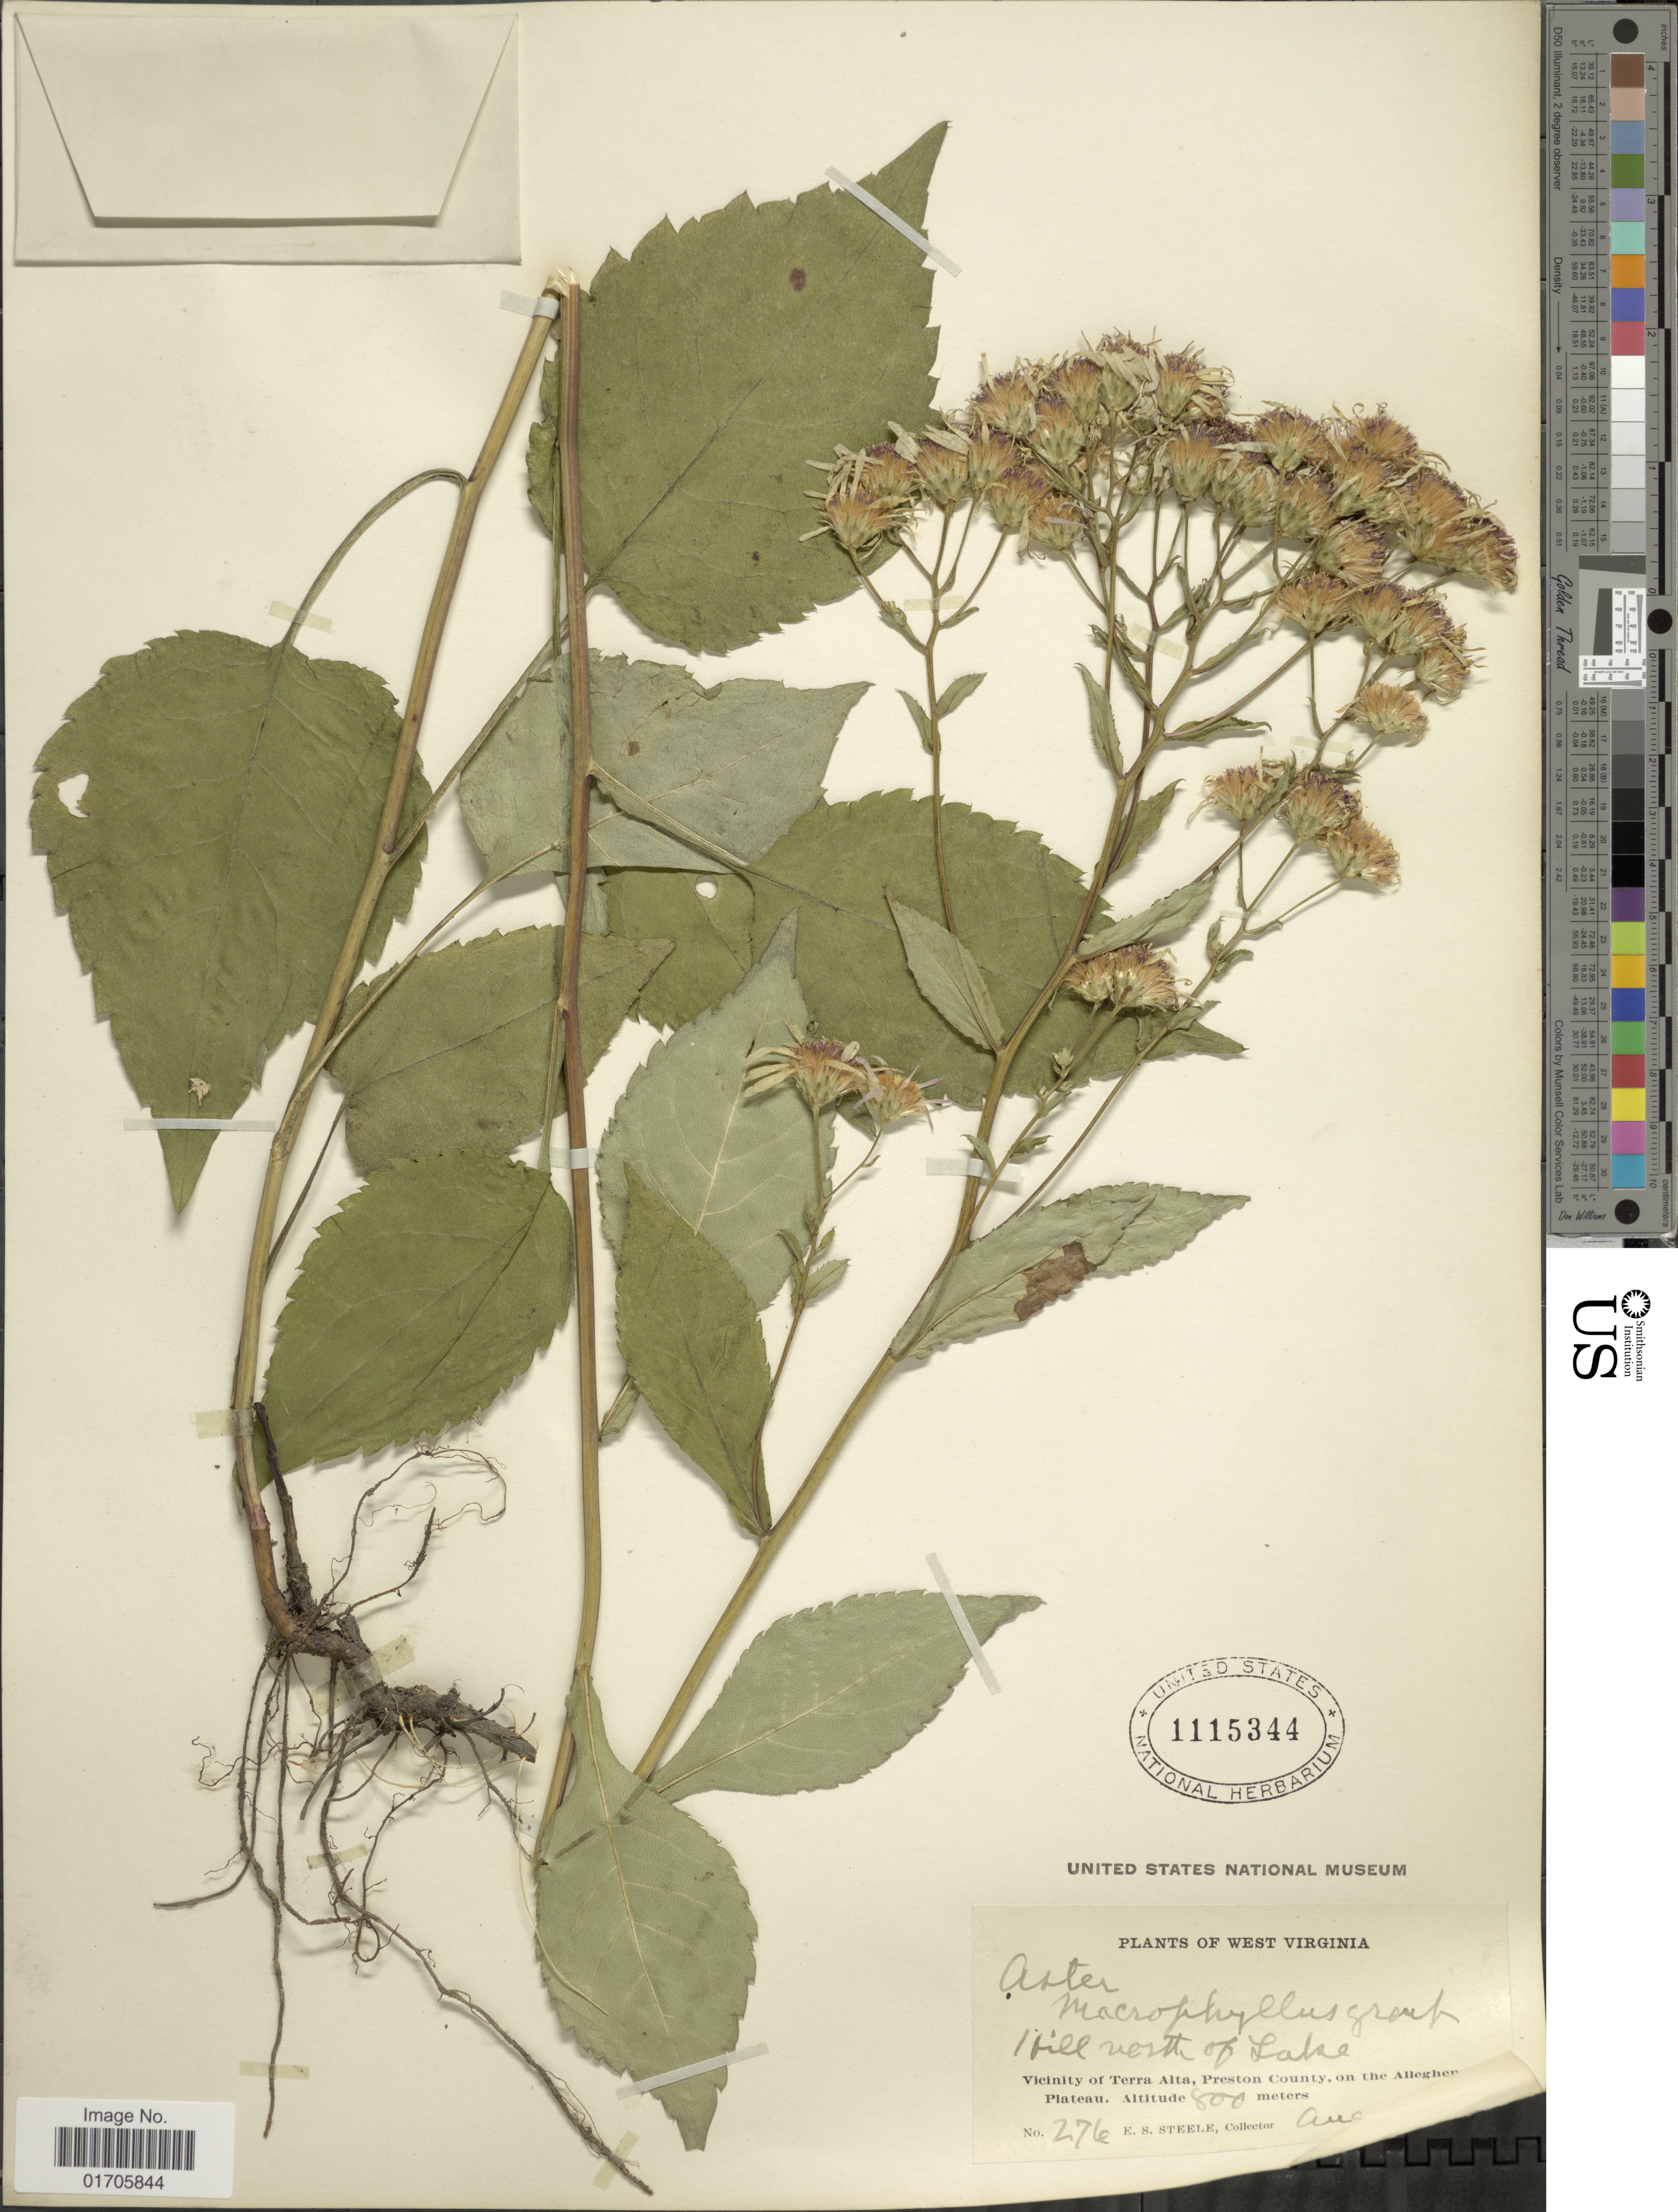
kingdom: Plantae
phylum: Tracheophyta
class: Magnoliopsida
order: Asterales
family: Asteraceae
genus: Eurybia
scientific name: Eurybia macrophylla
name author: (L.) Cass.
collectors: E. Steele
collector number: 276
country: United States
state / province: West Virginia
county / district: Preston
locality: Hill north of Lake. Vicinity of Terra Alta, Preston County, on the Allegheny Plateau.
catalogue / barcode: US 1115344